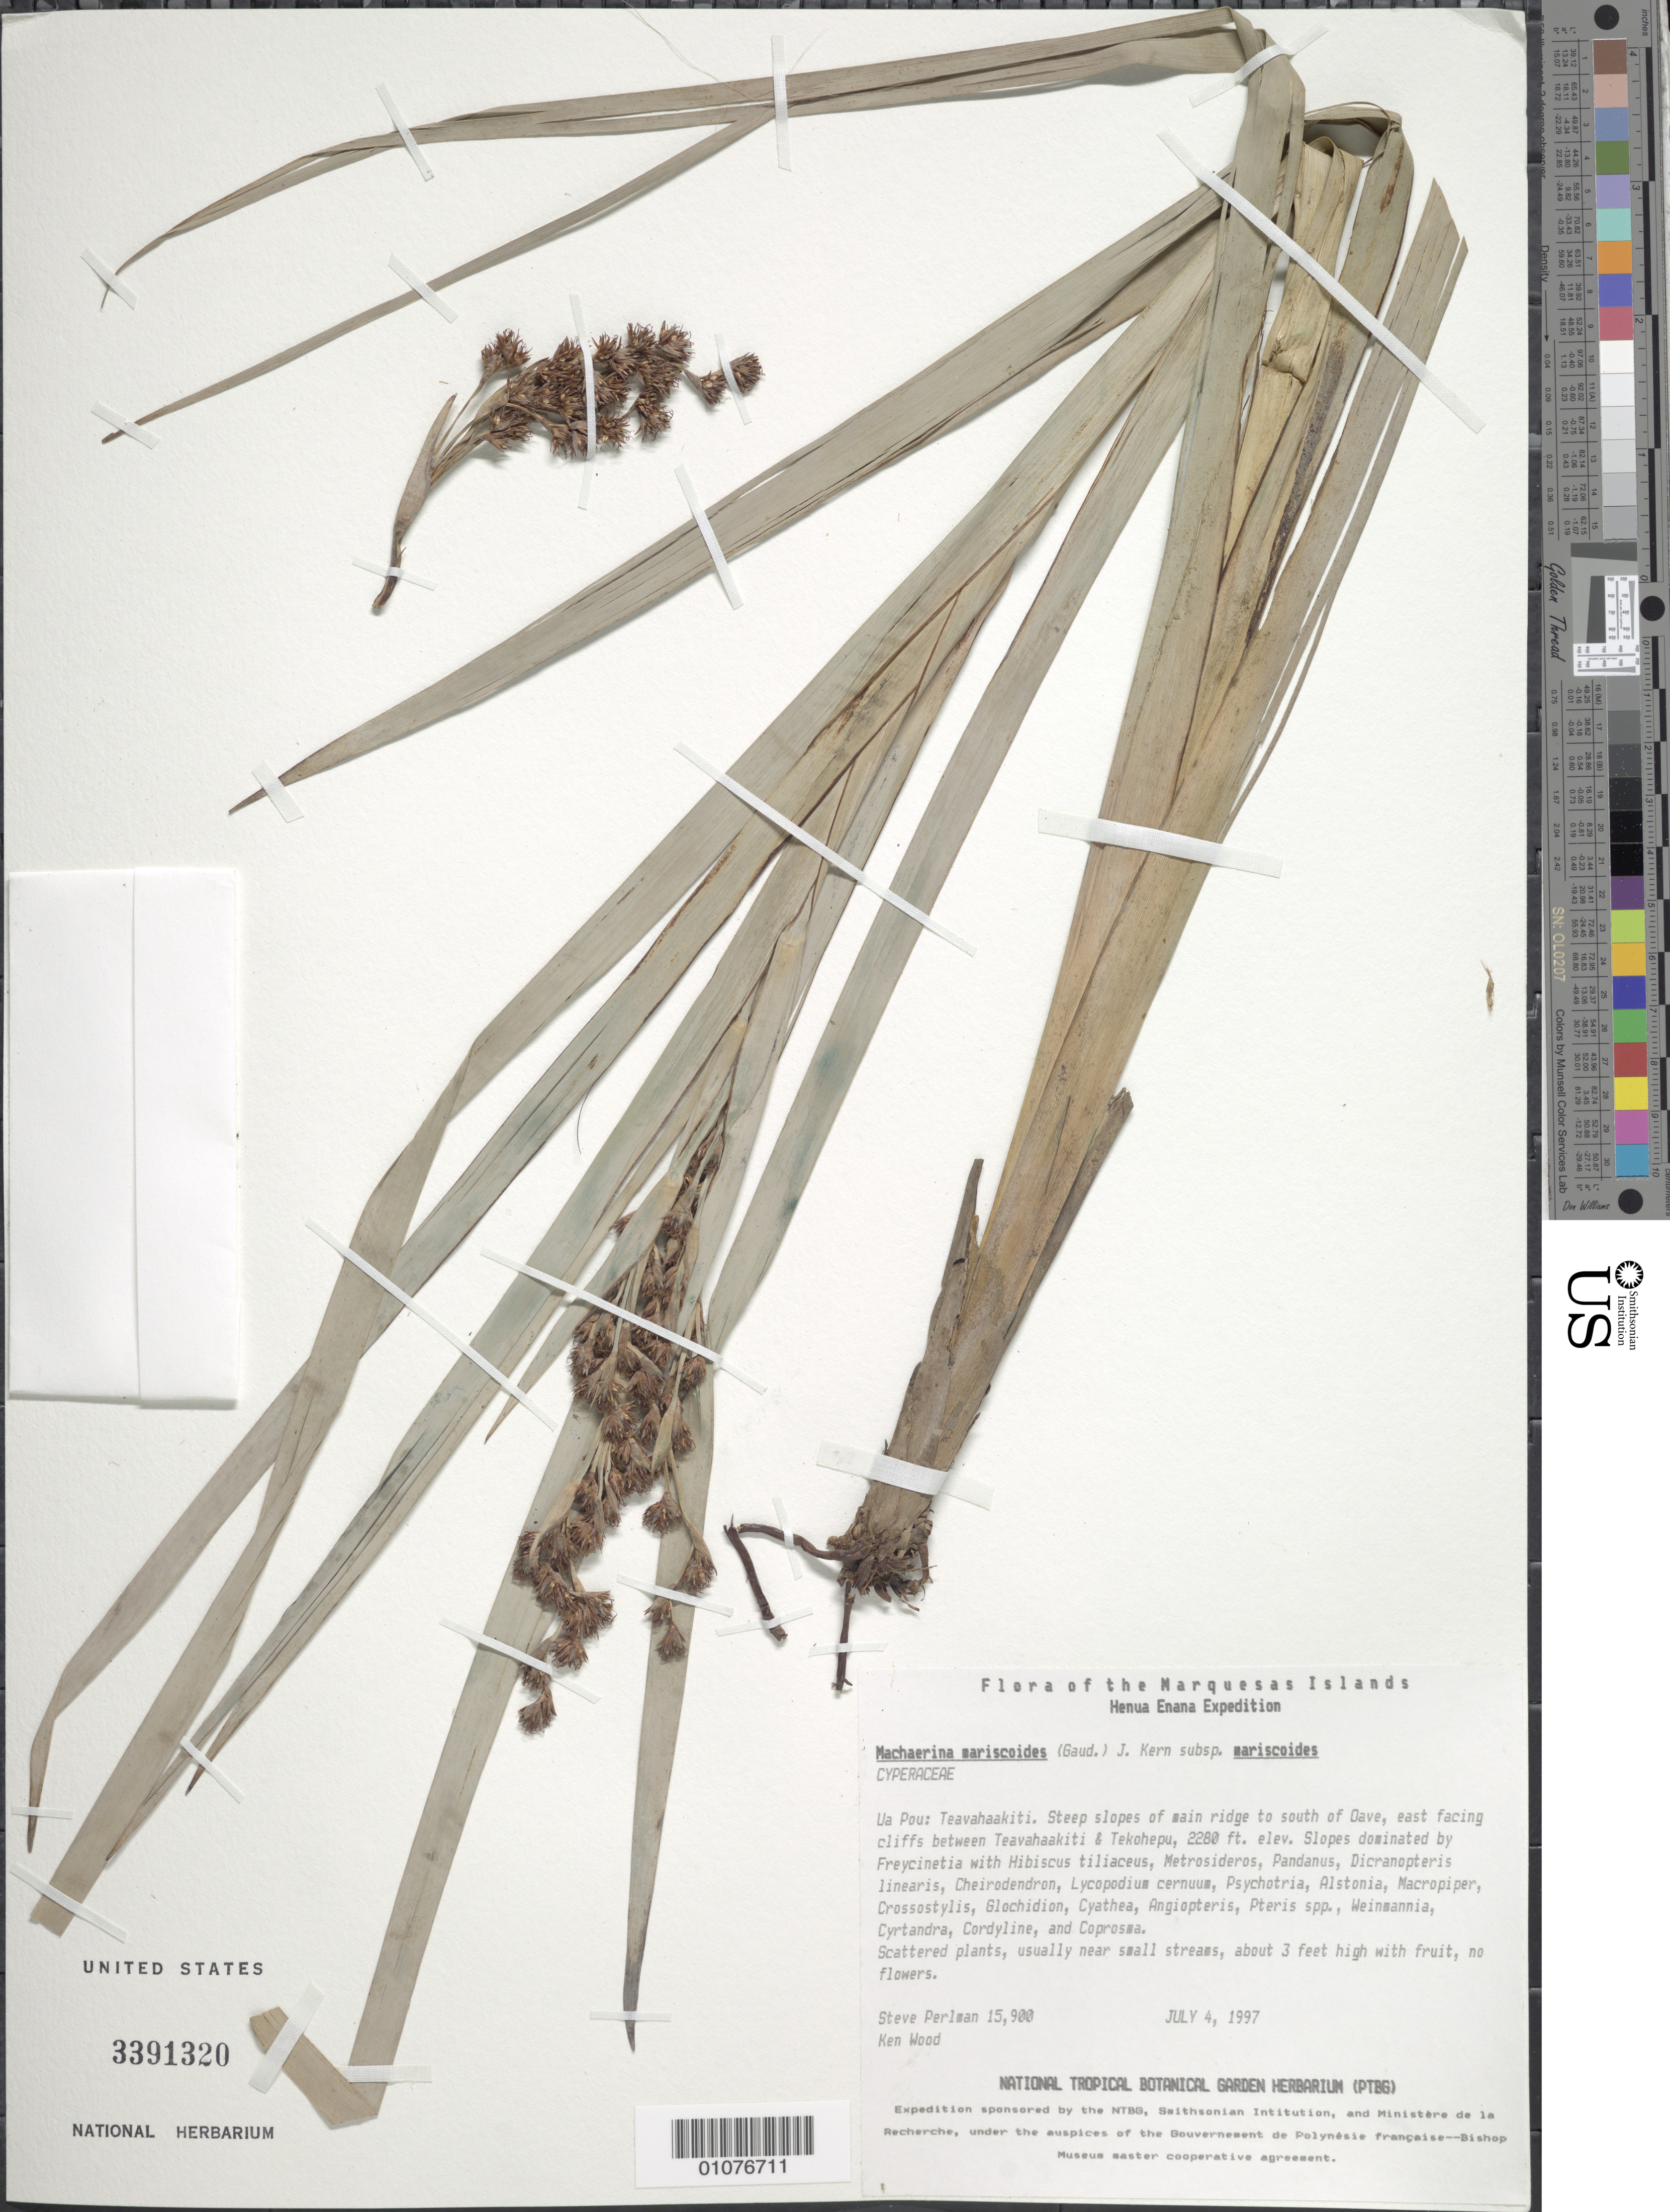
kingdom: Plantae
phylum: Tracheophyta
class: Liliopsida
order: Poales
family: Cyperaceae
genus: Machaerina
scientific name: Machaerina mariscoides subsp. mariscoides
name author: (Gaudich.) J. Kern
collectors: S. P. Perlman & K. R. Wood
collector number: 15900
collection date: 1997-07-04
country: French Polynesia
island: Ua Pou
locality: Teavahaakiti, steep slopes of main ridge to S of Oave, E facing cliffs between Teavahaakiti & Tekohepu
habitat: Near small streams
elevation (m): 695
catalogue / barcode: US 3391320